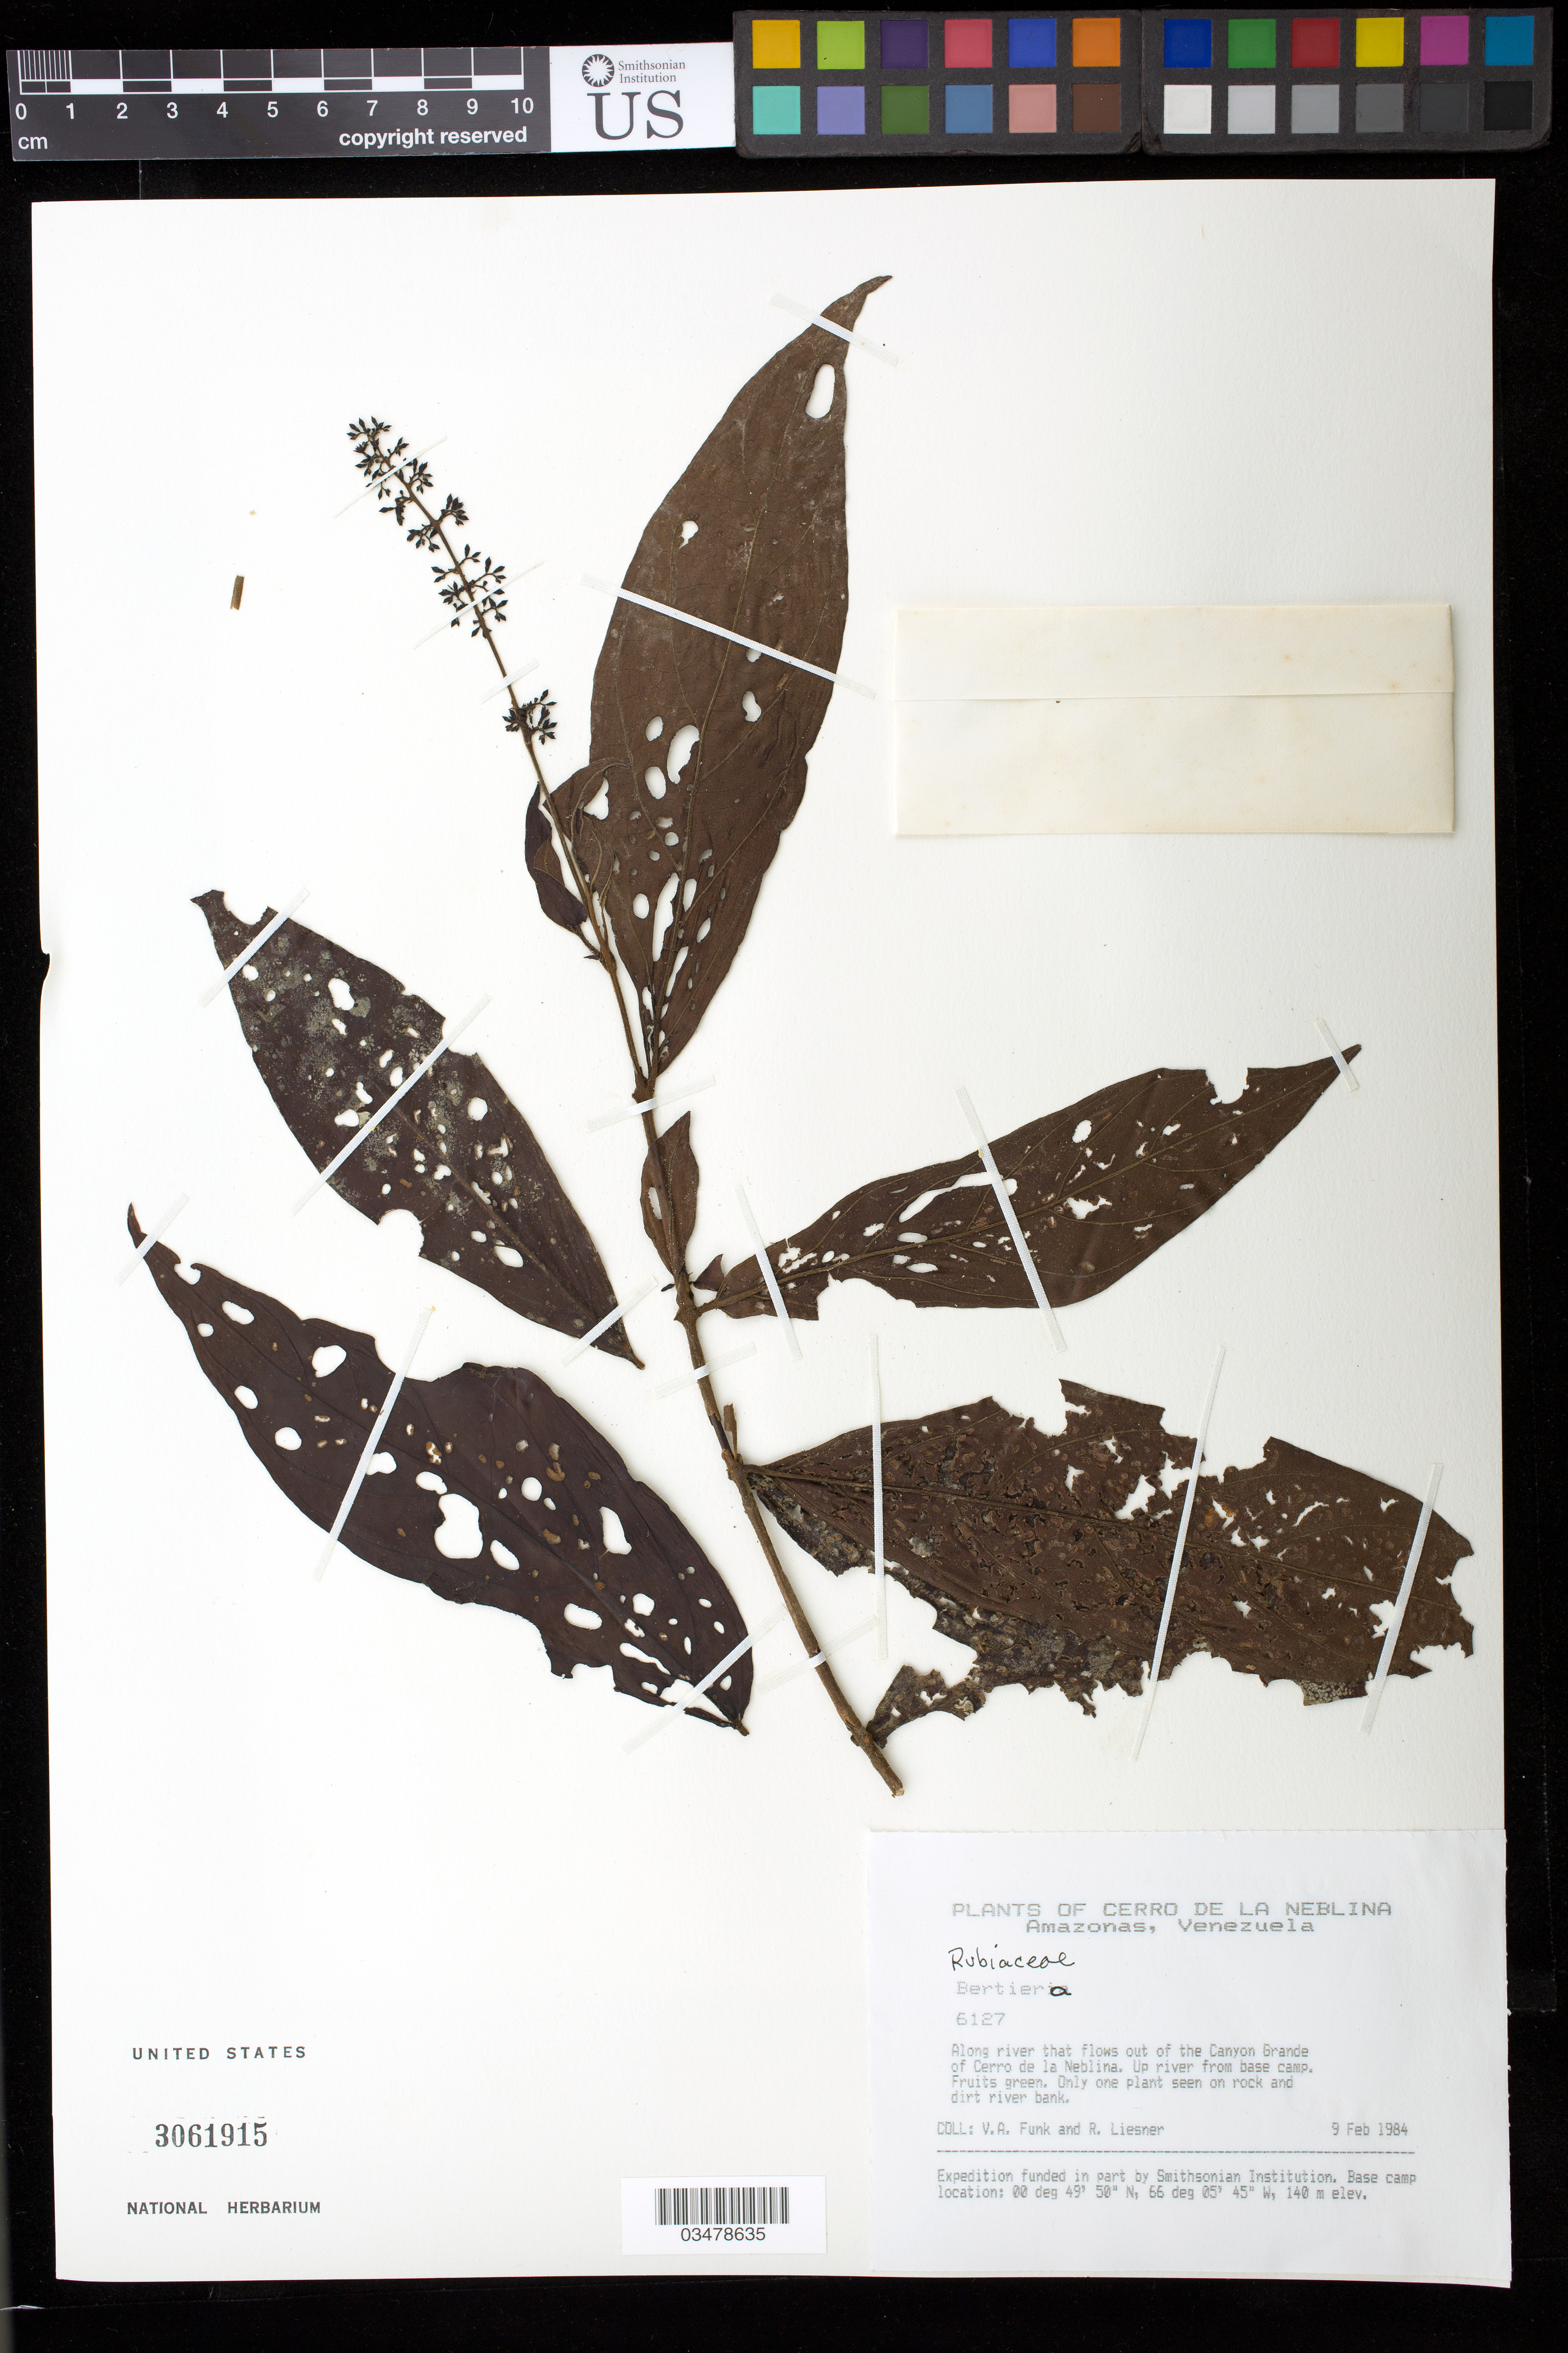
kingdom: Plantae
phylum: Tracheophyta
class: Magnoliopsida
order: Gentianales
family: Rubiaceae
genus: Bertiera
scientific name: Bertiera sp.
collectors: V. Funk & R. L. Liesner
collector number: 6127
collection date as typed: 09 Feb 1984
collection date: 1984-02-09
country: Venezuela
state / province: Amazonas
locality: Along river that flows out of the Canyon Grande of Cerro de la Neblina; up river from base camp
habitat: On rock and dirt river banks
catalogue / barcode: US 3061915